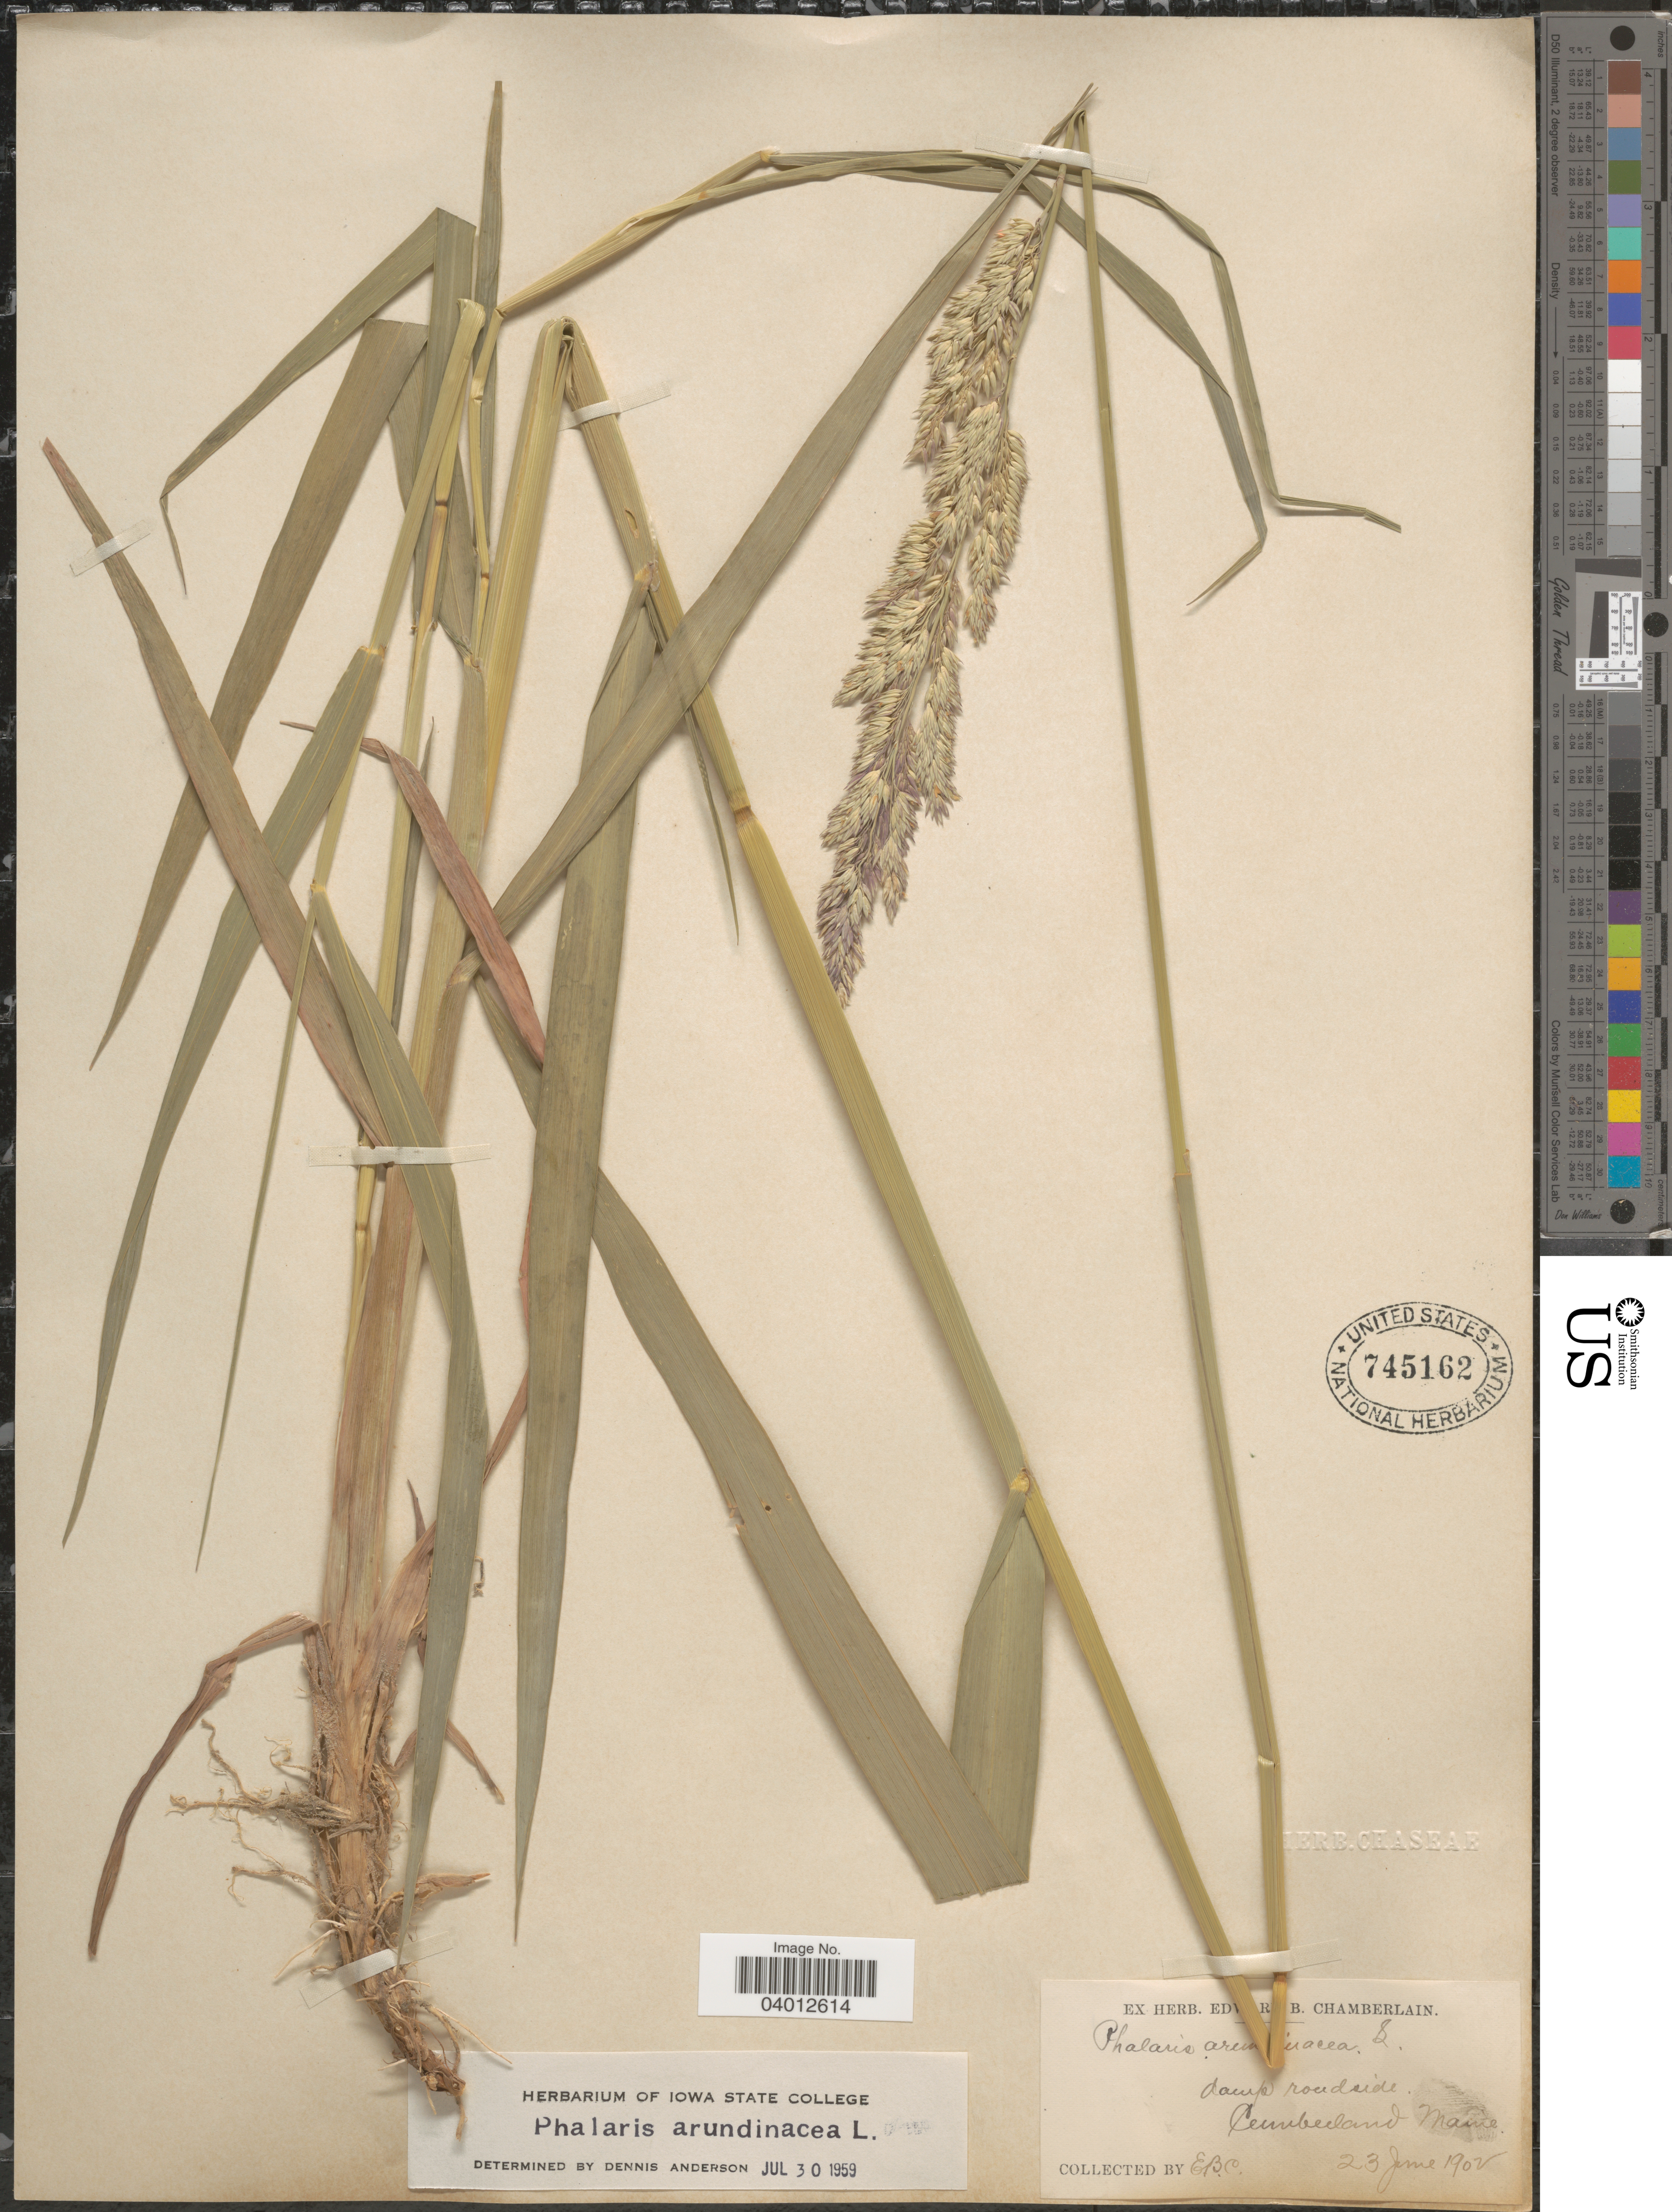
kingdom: Plantae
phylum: Tracheophyta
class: Liliopsida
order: Poales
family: Poaceae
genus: Phalaris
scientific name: Phalaris arundinacea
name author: L.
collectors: E. Chamberlain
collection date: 1902-06-23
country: United States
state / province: Maine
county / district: Cumberland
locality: Cumberland.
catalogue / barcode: US 745162